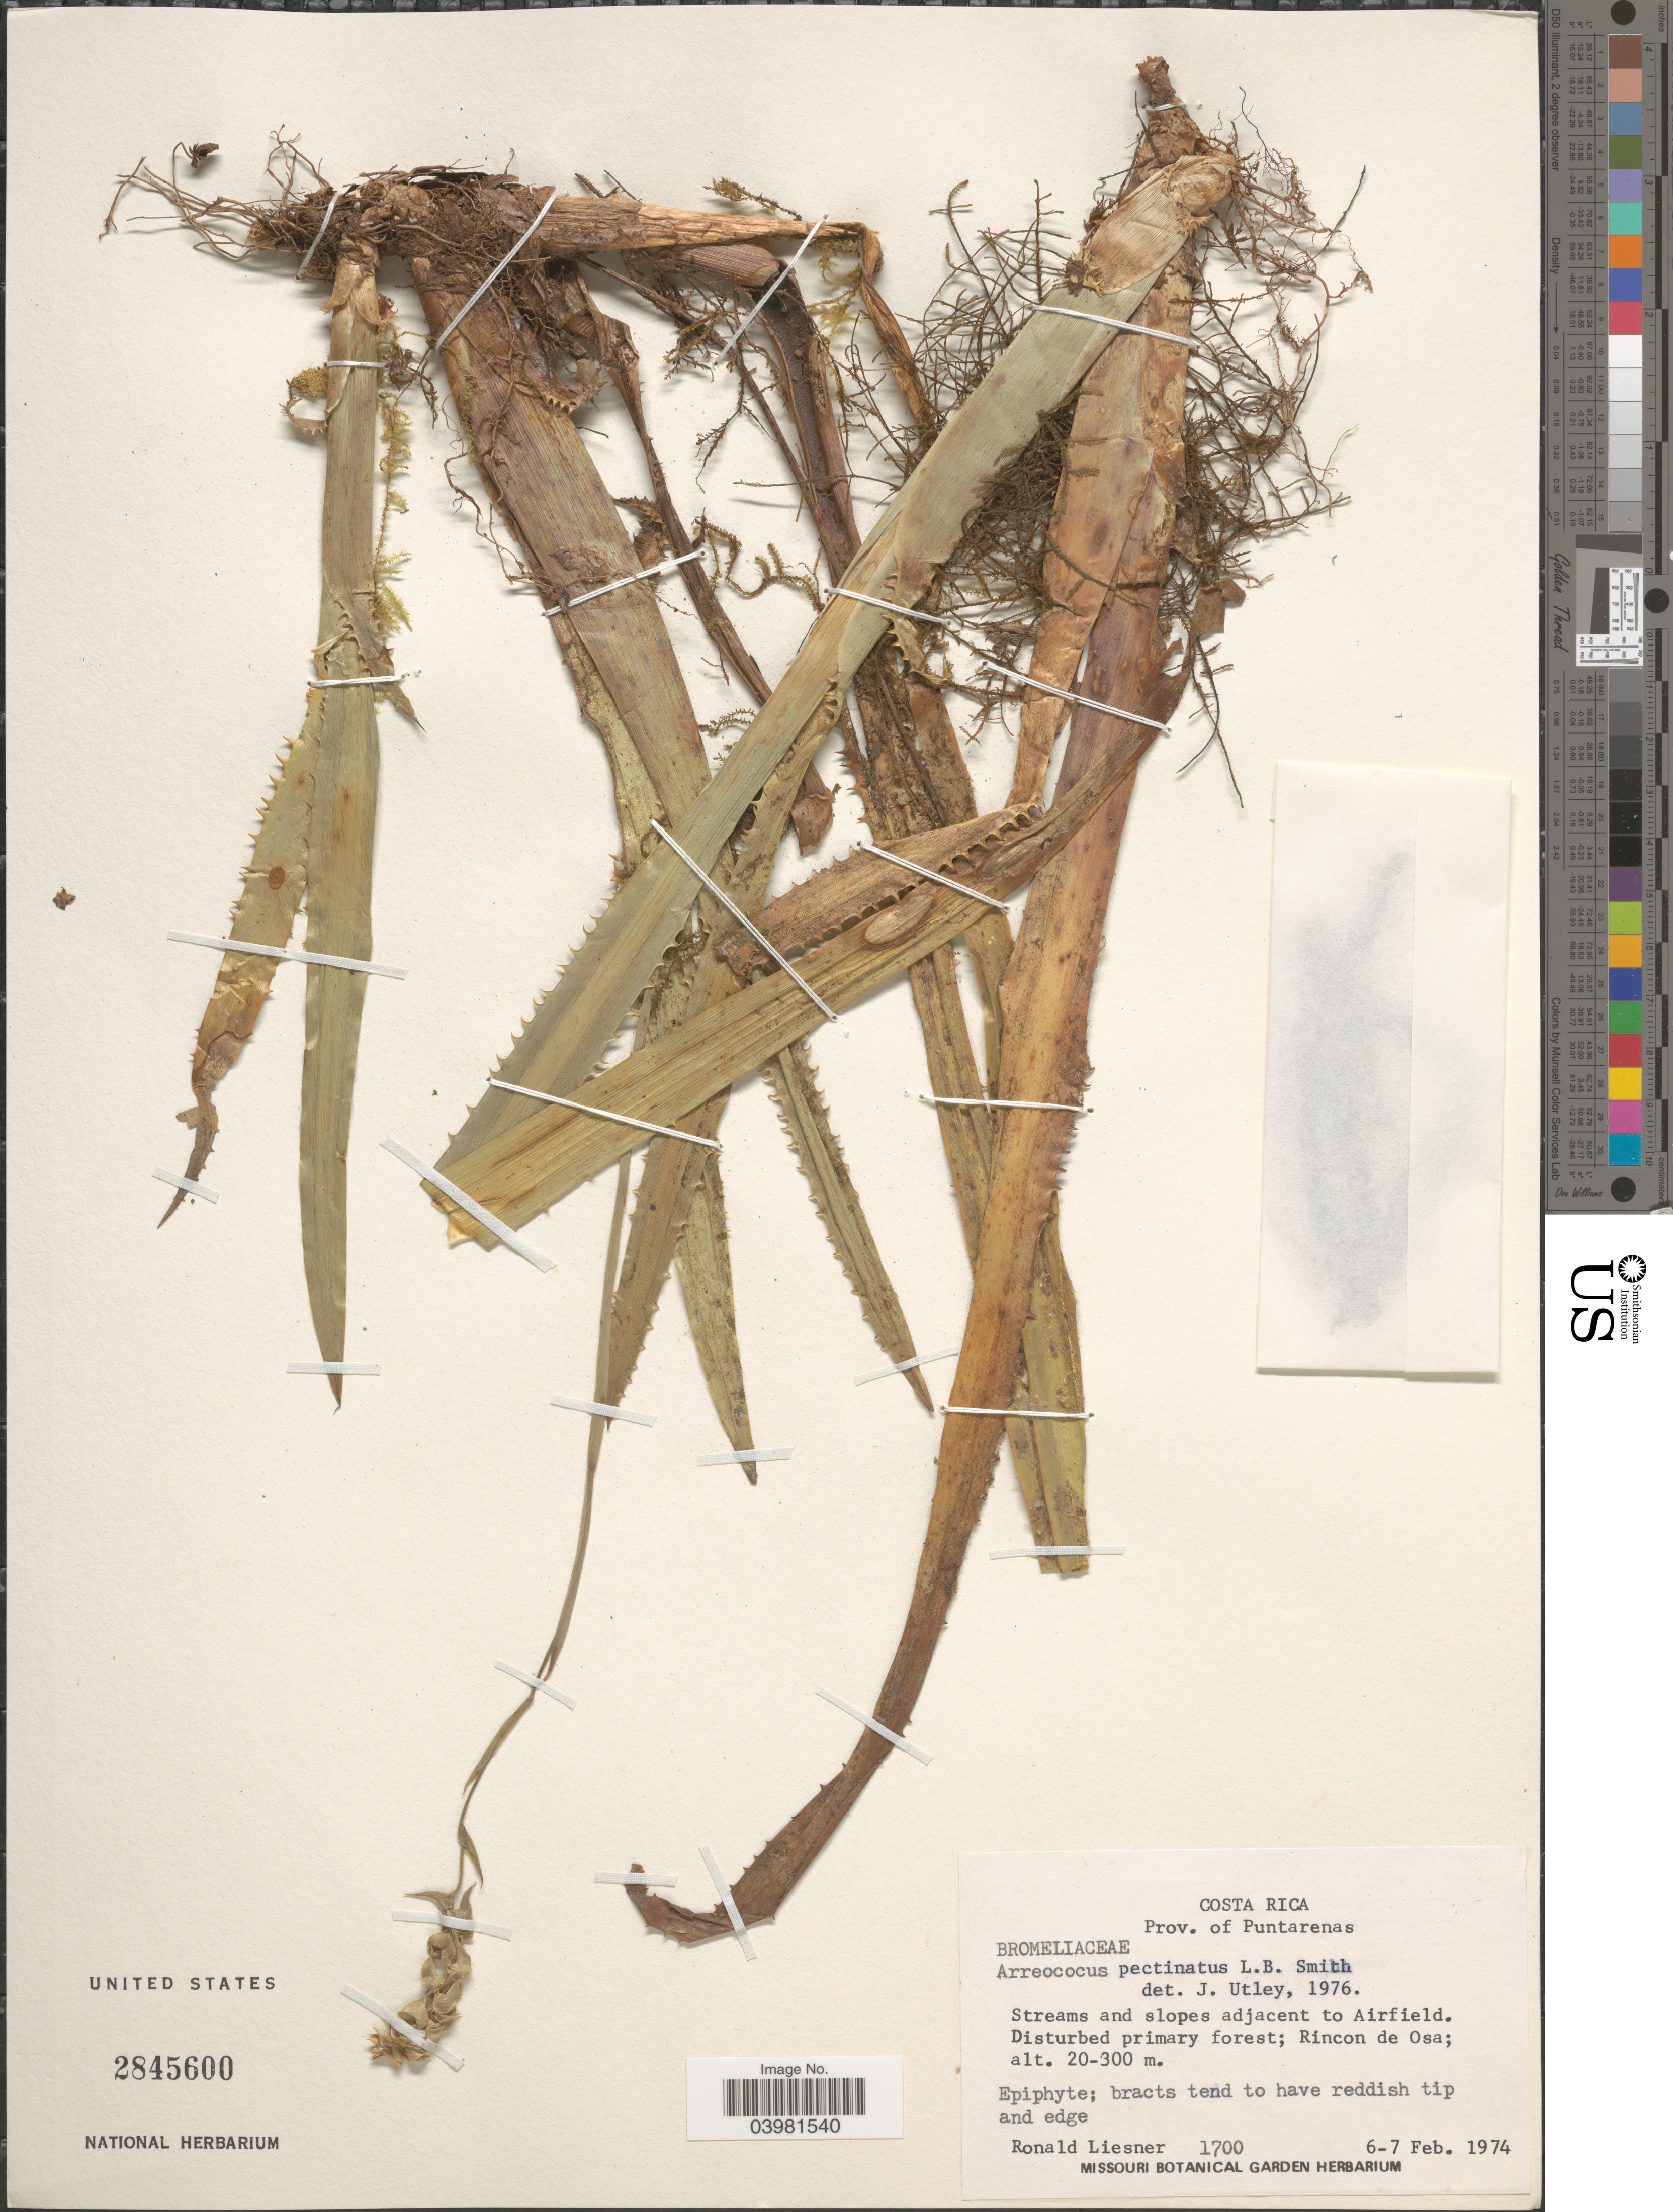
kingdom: Plantae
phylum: Tracheophyta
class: Liliopsida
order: Poales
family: Bromeliaceae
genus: Araeococcus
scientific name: Araeococcus pectinatus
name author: L.B. Sm.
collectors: R. L. Liesner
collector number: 1700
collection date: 1974-02-06/1974-02-07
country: Costa Rica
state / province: Puntarenas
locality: Steams and slopes adjacent to Airfield; Ríncon de Osa.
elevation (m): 20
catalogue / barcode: US 2845600